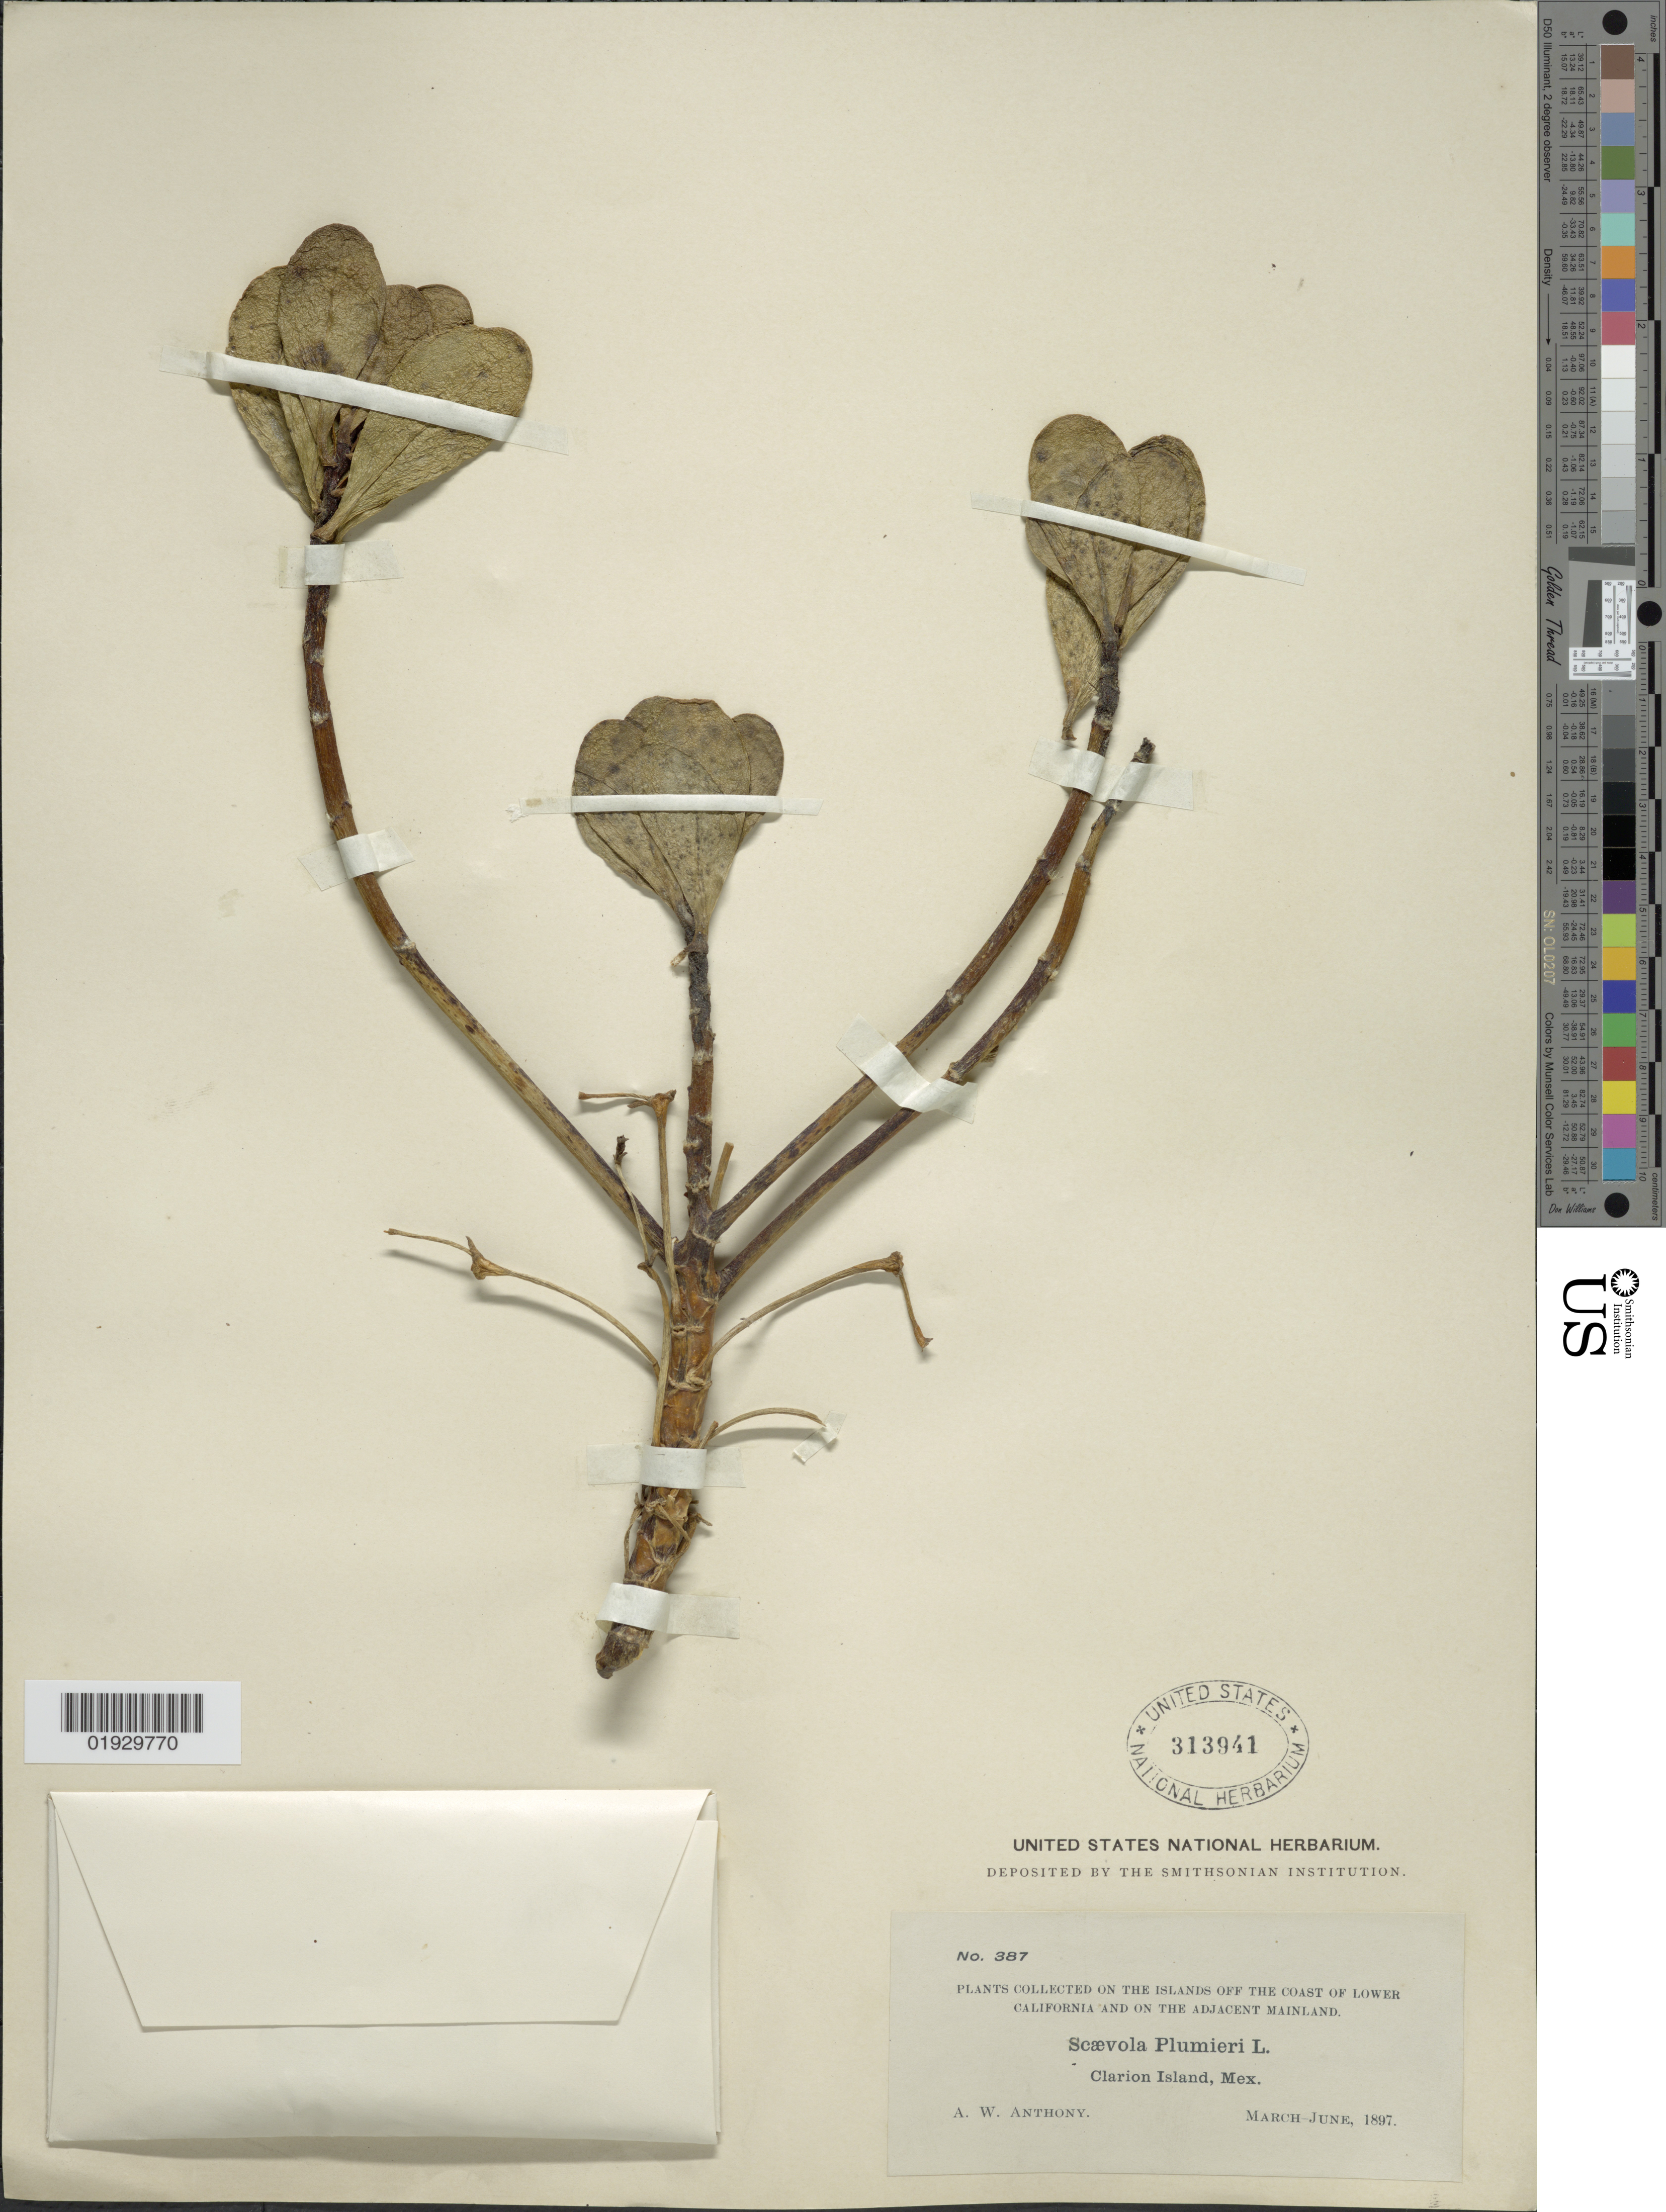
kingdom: Plantae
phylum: Tracheophyta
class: Magnoliopsida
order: Asterales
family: Goodeniaceae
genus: Scaevola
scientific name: Scaevola plumieri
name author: (L.) Vahl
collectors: A. W. Anthony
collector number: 387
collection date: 1897-03/1897-06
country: Mexico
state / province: Colima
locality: On the Islands off the Coast of Lower California and on the Adjacent Mainland. Clarion Island, Mex.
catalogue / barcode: US 313941